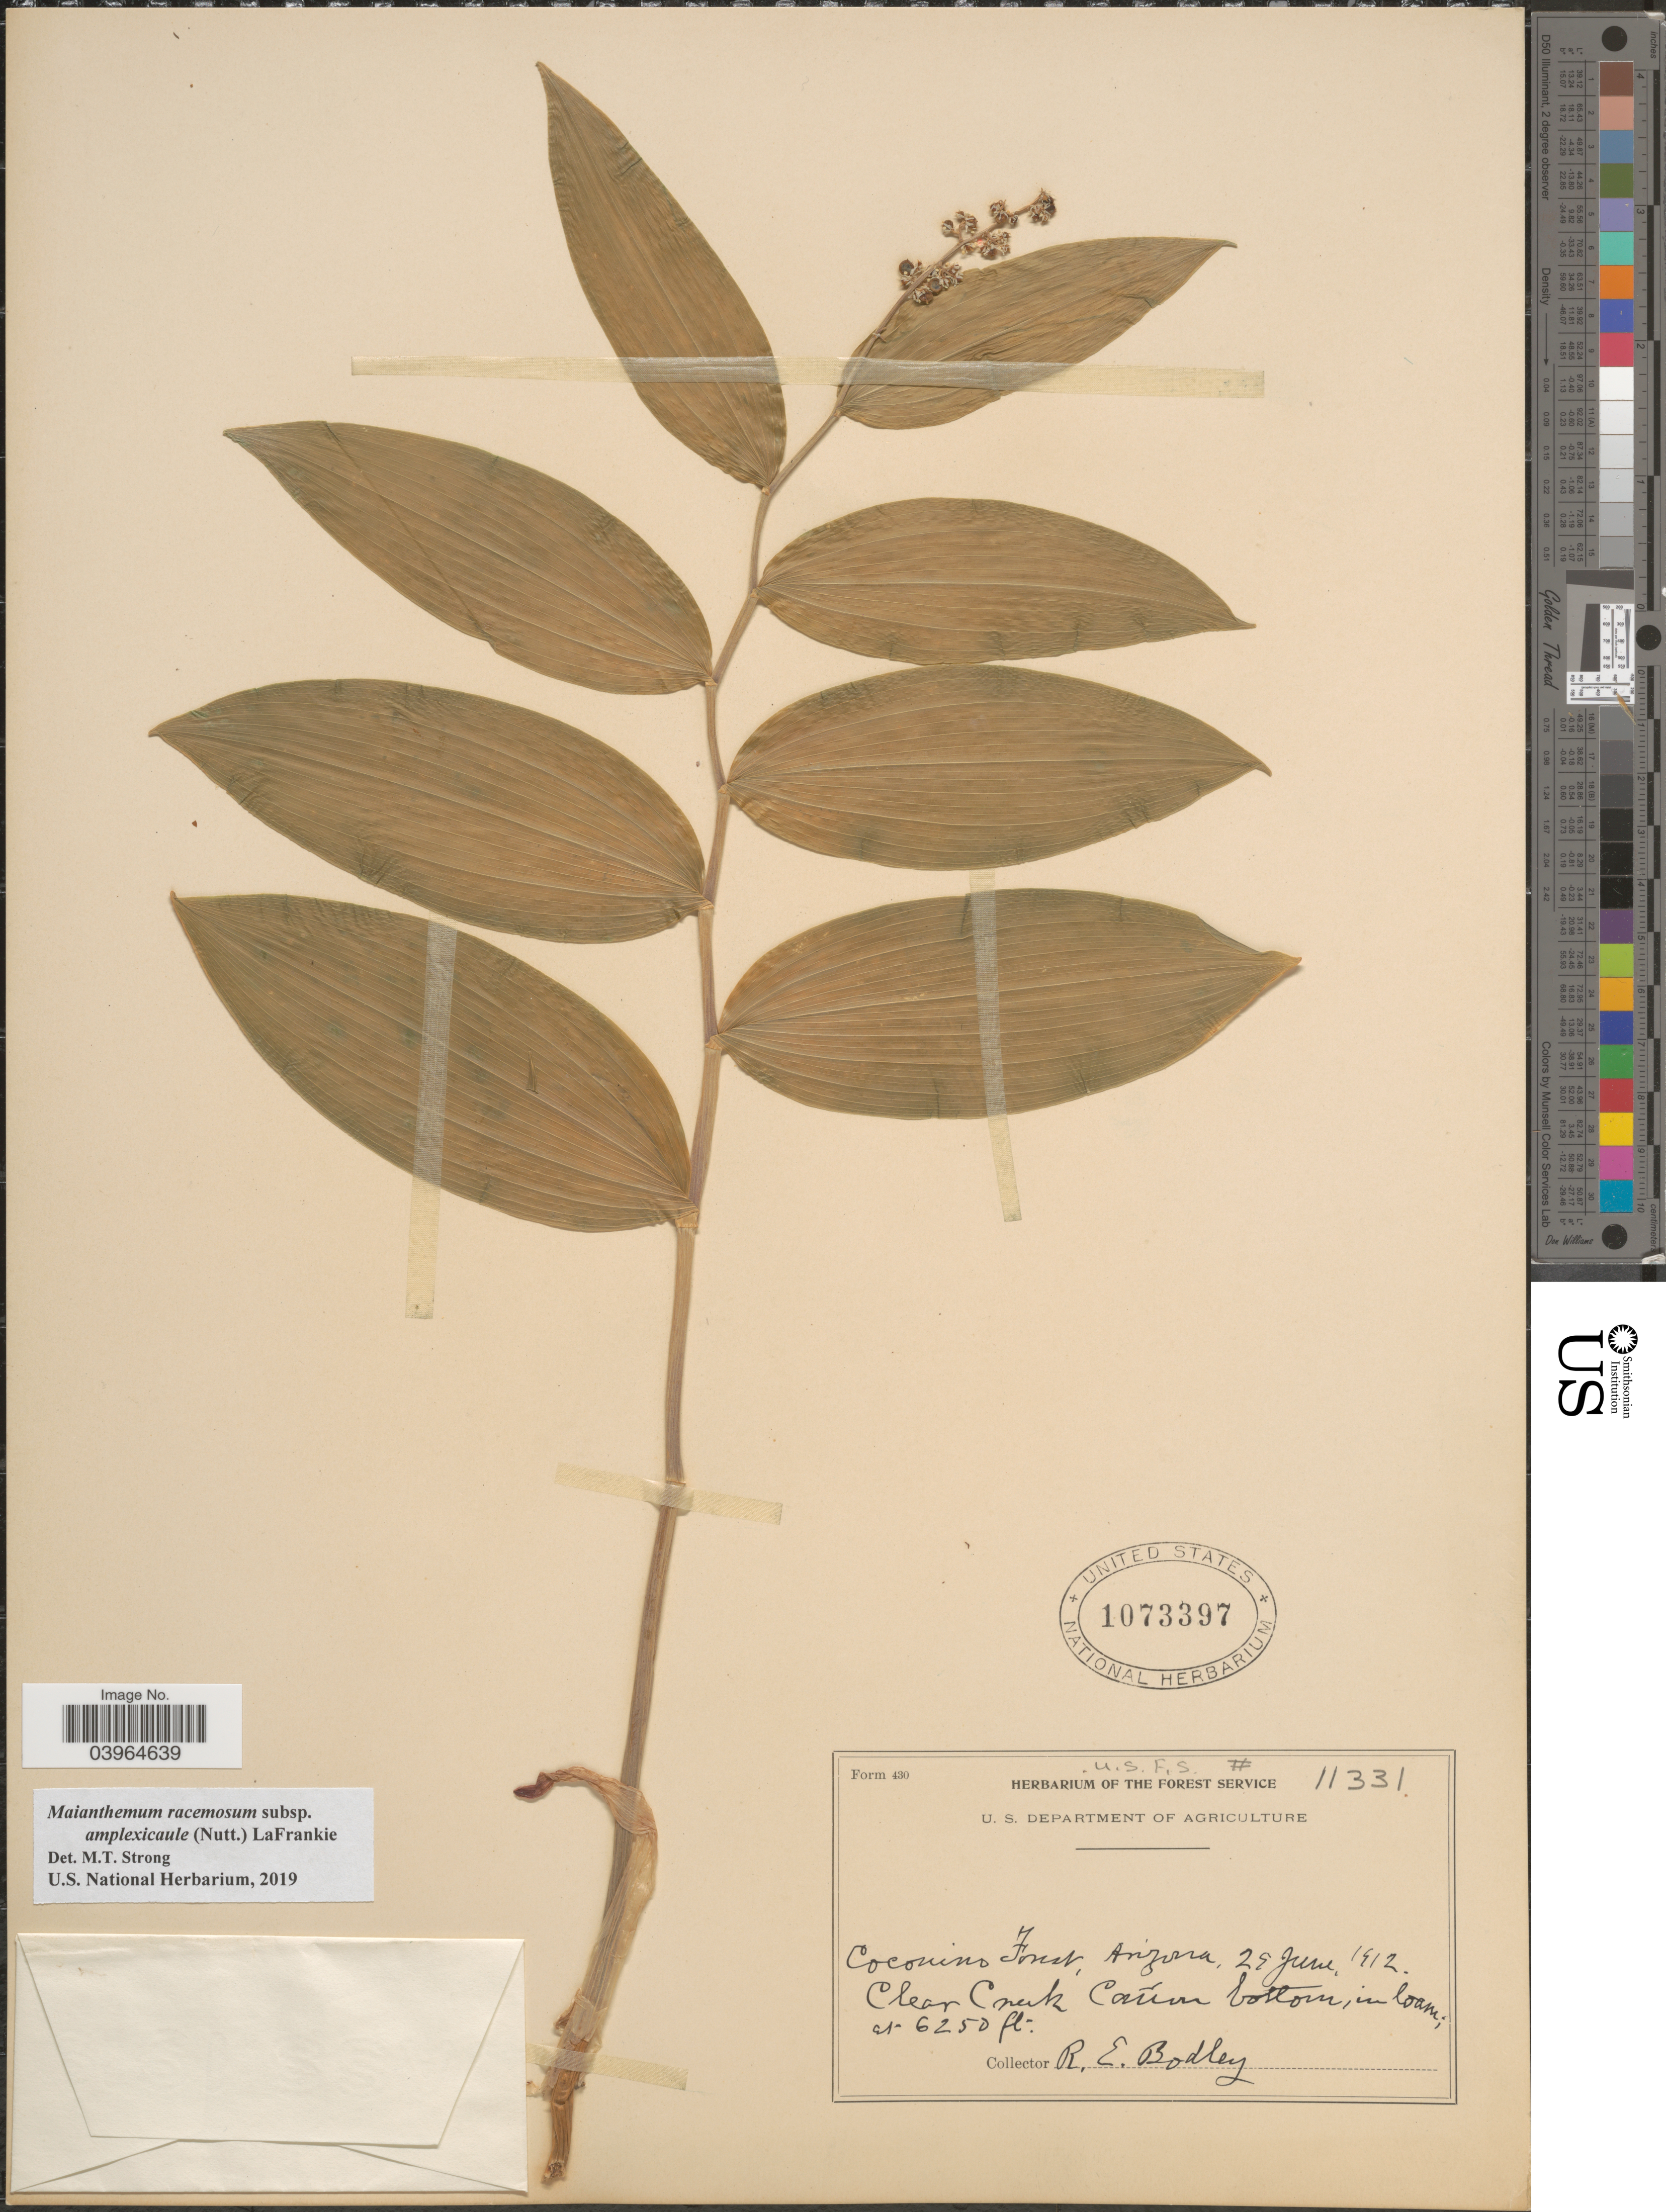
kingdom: Plantae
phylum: Tracheophyta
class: Liliopsida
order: Asparagales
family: Asparagaceae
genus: Maianthemum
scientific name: Maianthemum racemosum subsp. amplexicaule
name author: (Nutt.) LaFrankie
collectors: E. Bodley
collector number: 11331?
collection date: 1912-06-29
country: United States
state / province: Arizona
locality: Coconino Forest. Clear Creek Cañon bottom, in loam.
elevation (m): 1905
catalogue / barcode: US 1073397